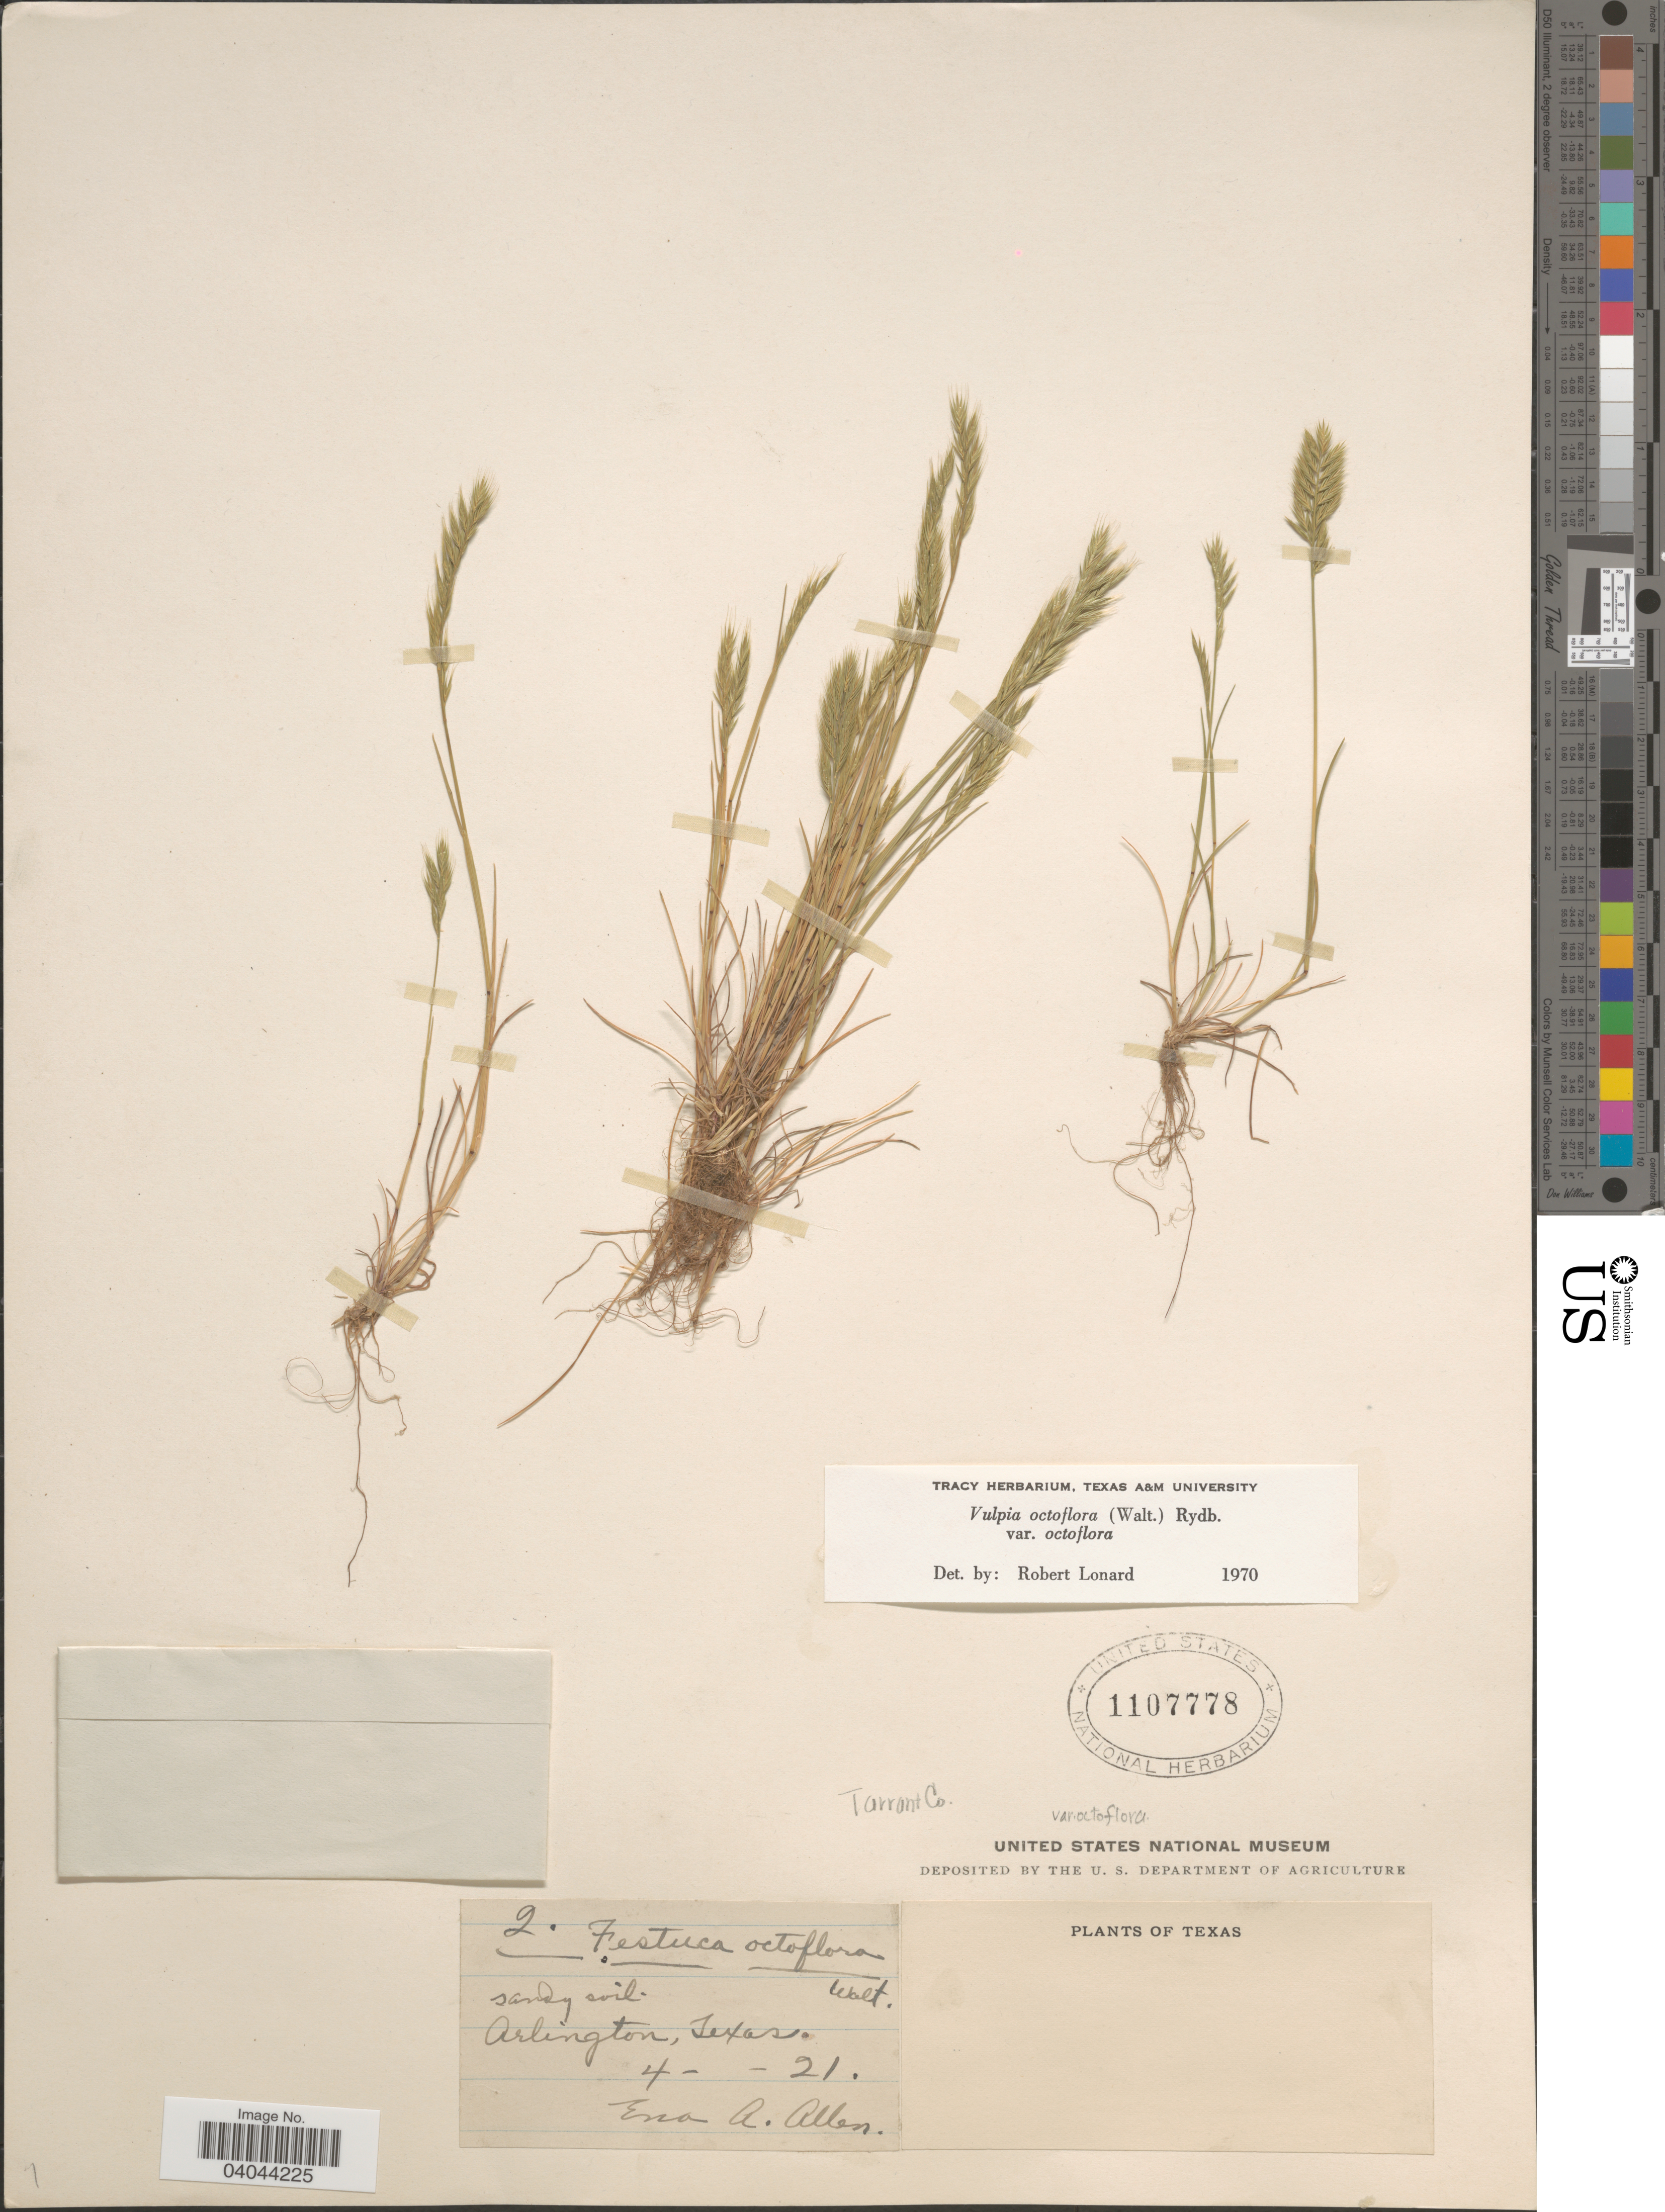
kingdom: Plantae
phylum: Tracheophyta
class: Liliopsida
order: Poales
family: Poaceae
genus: Festuca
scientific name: Festuca octoflora var. octoflora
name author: Walter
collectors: E. A. Allen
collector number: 2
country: United States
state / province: Texas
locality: Tarrant Co. Arlington.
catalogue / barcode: US 1107778